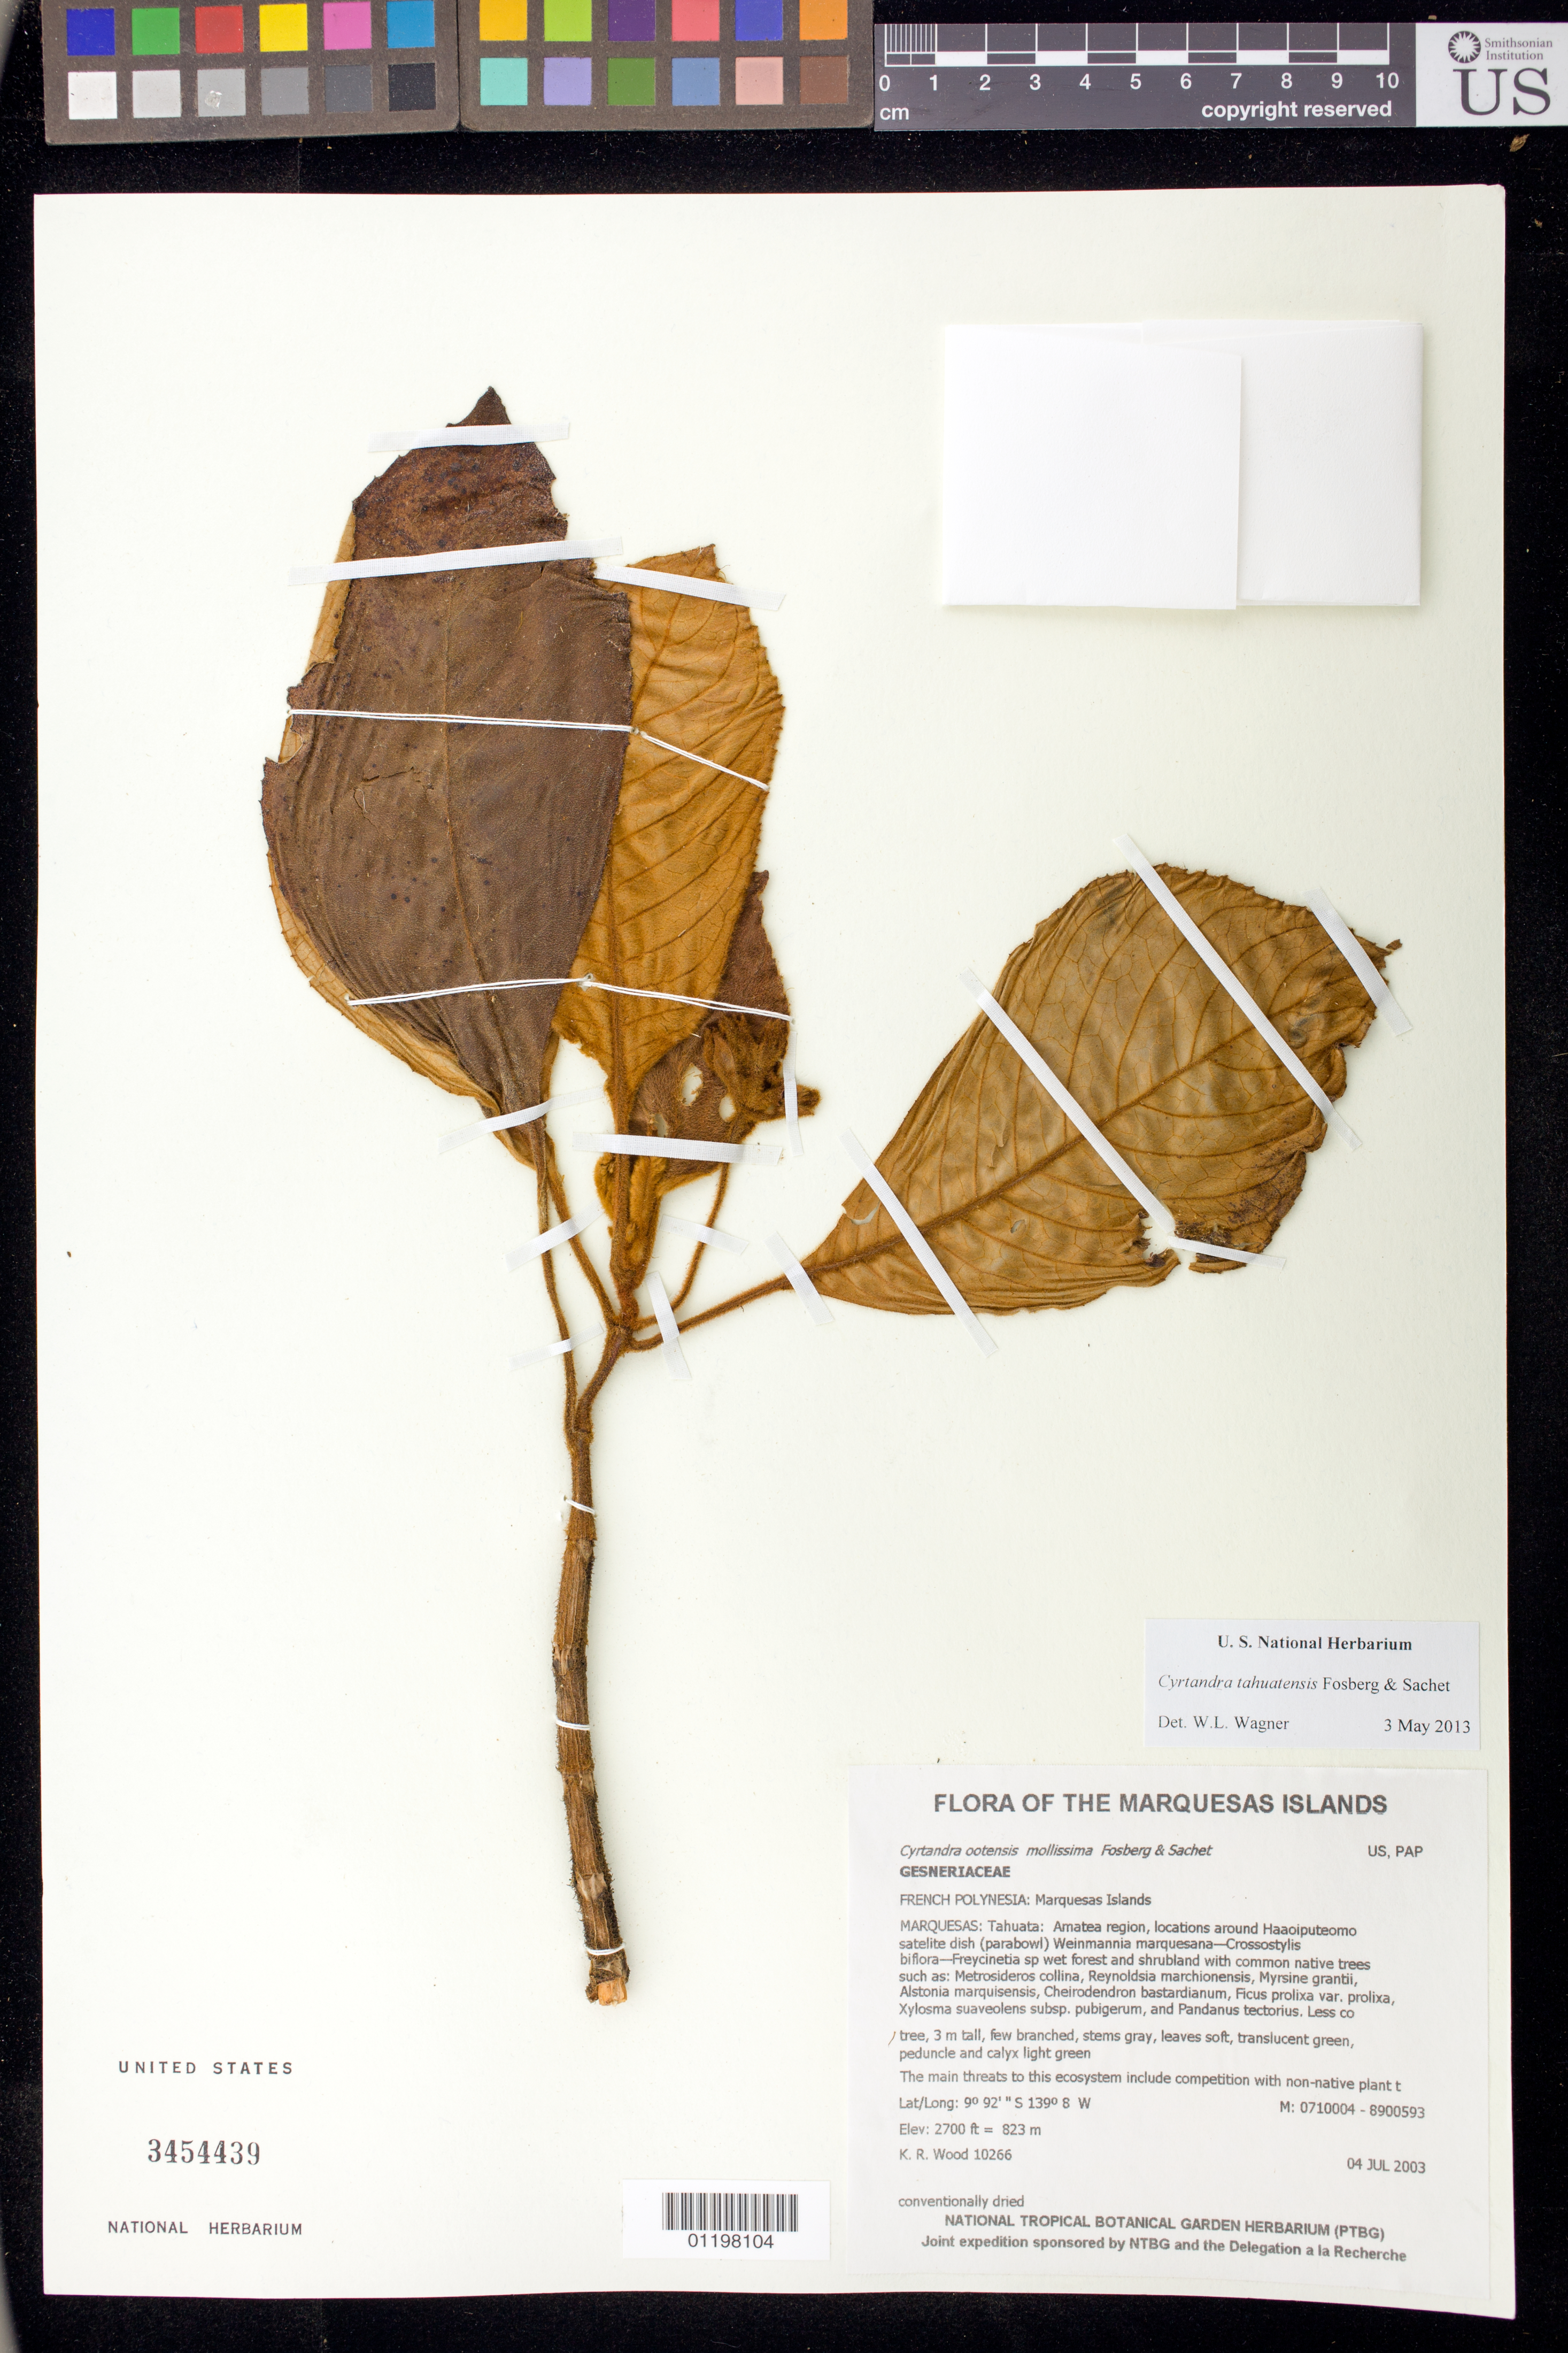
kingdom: Plantae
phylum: Tracheophyta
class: Magnoliopsida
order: Lamiales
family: Gesneriaceae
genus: Cyrtandra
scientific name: Cyrtandra tahuatensis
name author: Fosberg & Sachet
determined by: Wagner, W. L., (BOT), Smithsonian Institution - National Museum of Natural History (UNITED STATES)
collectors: K. R. Wood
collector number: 10266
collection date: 2003-07-04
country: French Polynesia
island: Tahuata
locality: Amatea region, locations around Haaoiputeomo satelite dish (parabowl)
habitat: Weinmannia marquesana - —Crossostylis biflora - —Freycinetia sp. wet forest and shrubland. Upper slope, W aspect, moderate slope, scattered, wet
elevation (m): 823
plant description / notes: Competition with non-native plant taxa such as Ageratum conyzoides, Elephantopus mollis, Psidium guajava, Spathoglottis plicata, Zingiber zerumbet, Paspalum conjugatum, Paspalum paniculatum, Rhynchelytrum repens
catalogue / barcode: US 3454439